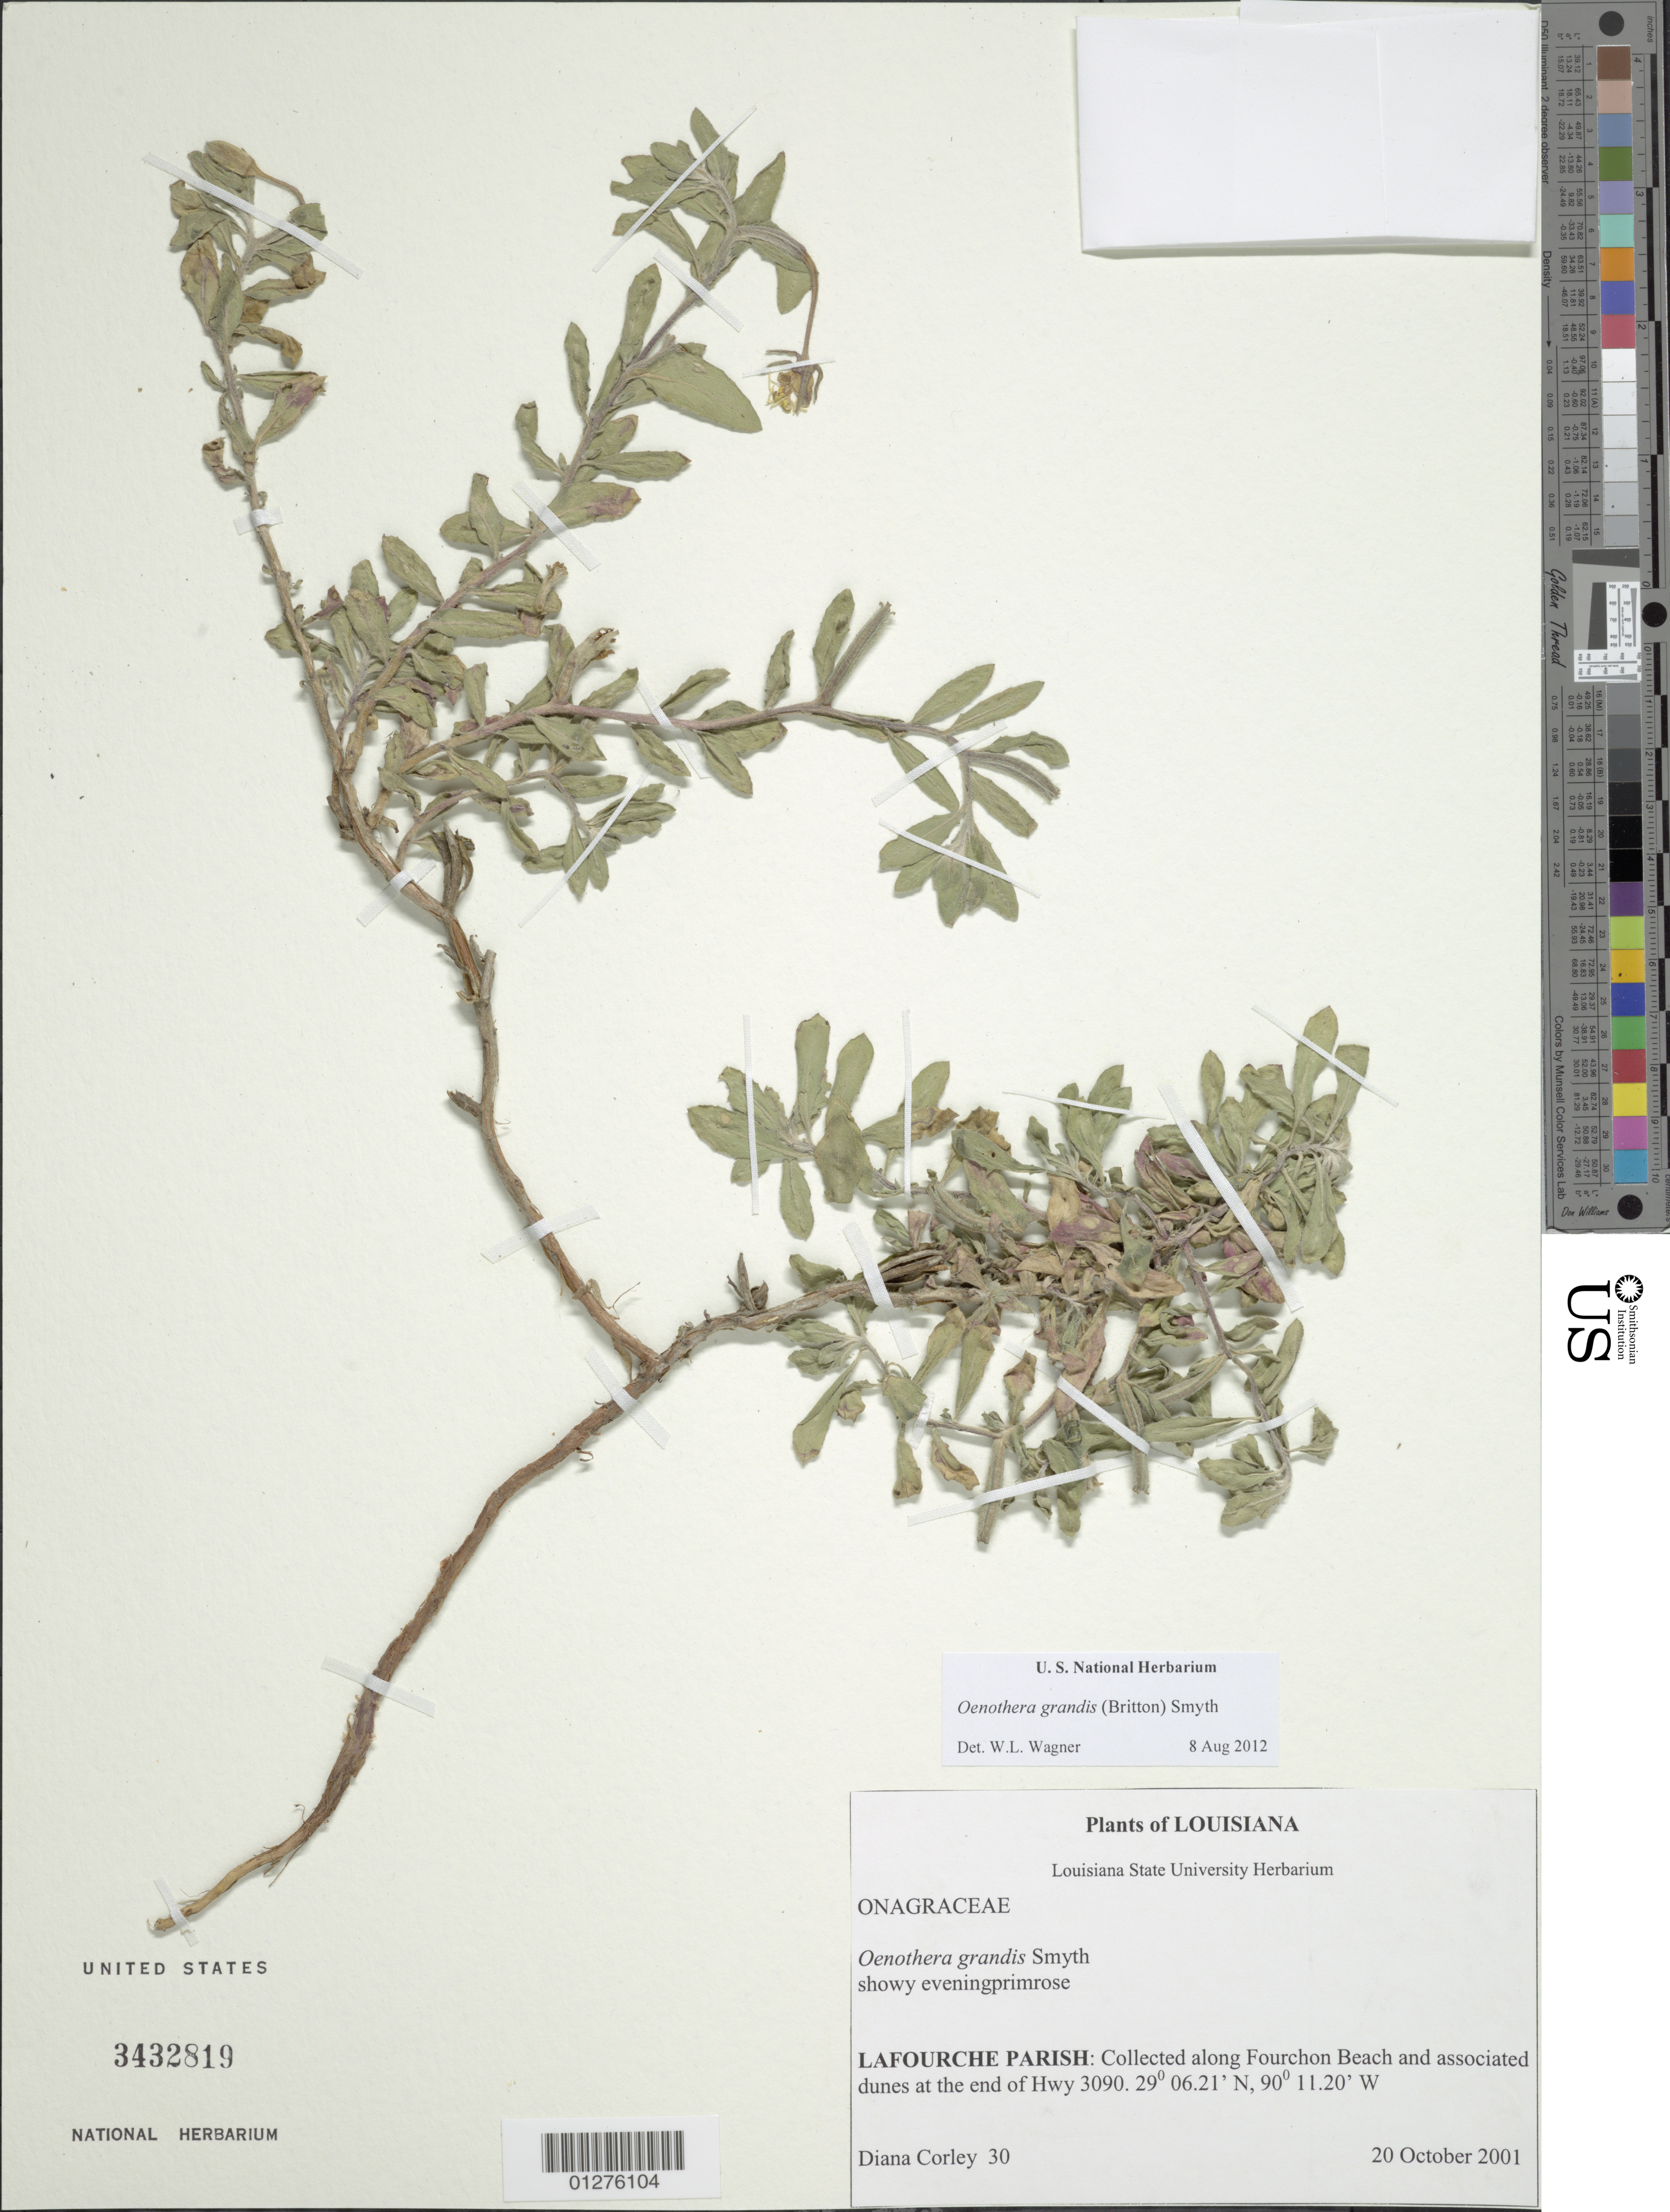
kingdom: Plantae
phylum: Tracheophyta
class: Magnoliopsida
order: Myrtales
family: Onagraceae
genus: Oenothera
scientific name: Oenothera grandis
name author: (Britton) Smyth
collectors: D. Corley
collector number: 30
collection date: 2001-10-20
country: United States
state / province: Louisiana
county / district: Lafourche Parish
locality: Collected along Fourchon Beach and associated dunes at the end of Hwy 3090.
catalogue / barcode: US 3232819